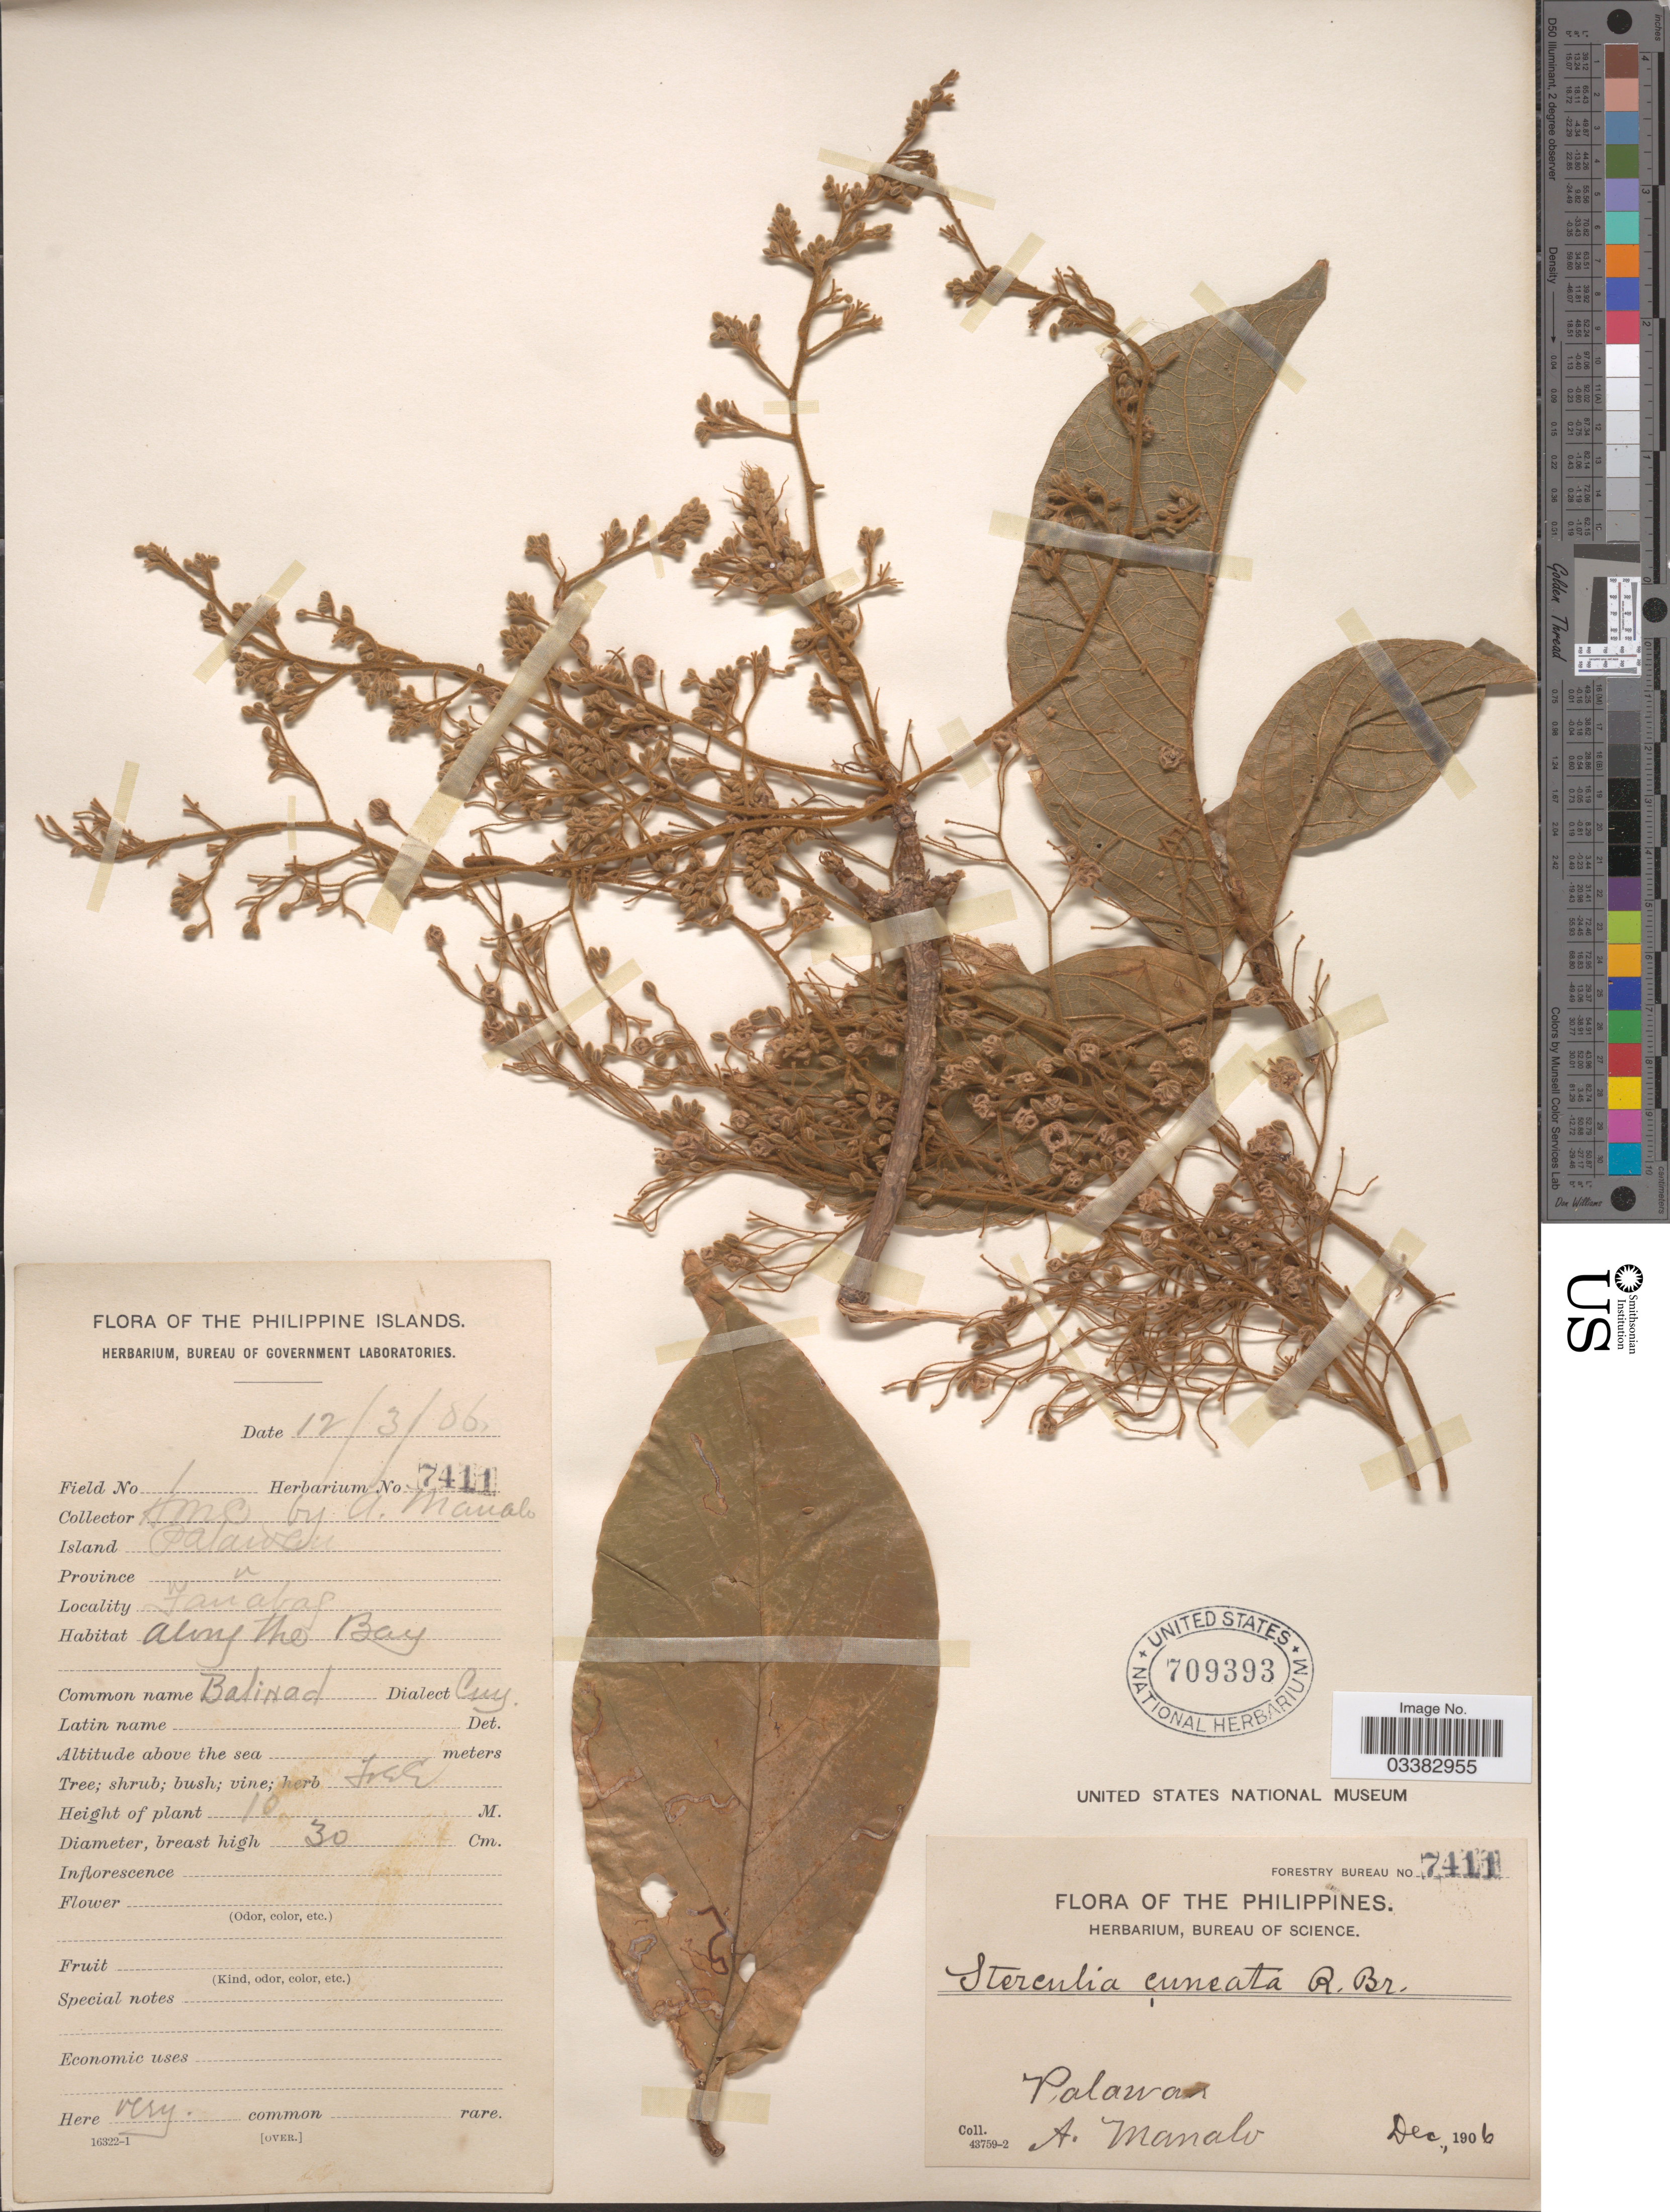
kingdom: Plantae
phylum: Tracheophyta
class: Magnoliopsida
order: Malvales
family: Malvaceae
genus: Sterculia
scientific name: Sterculia cuneata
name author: R. Br.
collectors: A. Manalo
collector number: Forestry Bureau 7411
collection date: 1906-12-03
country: Philippines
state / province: Mimaropa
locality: Island Palawan, Tanabag, along the bay.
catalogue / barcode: US 709393